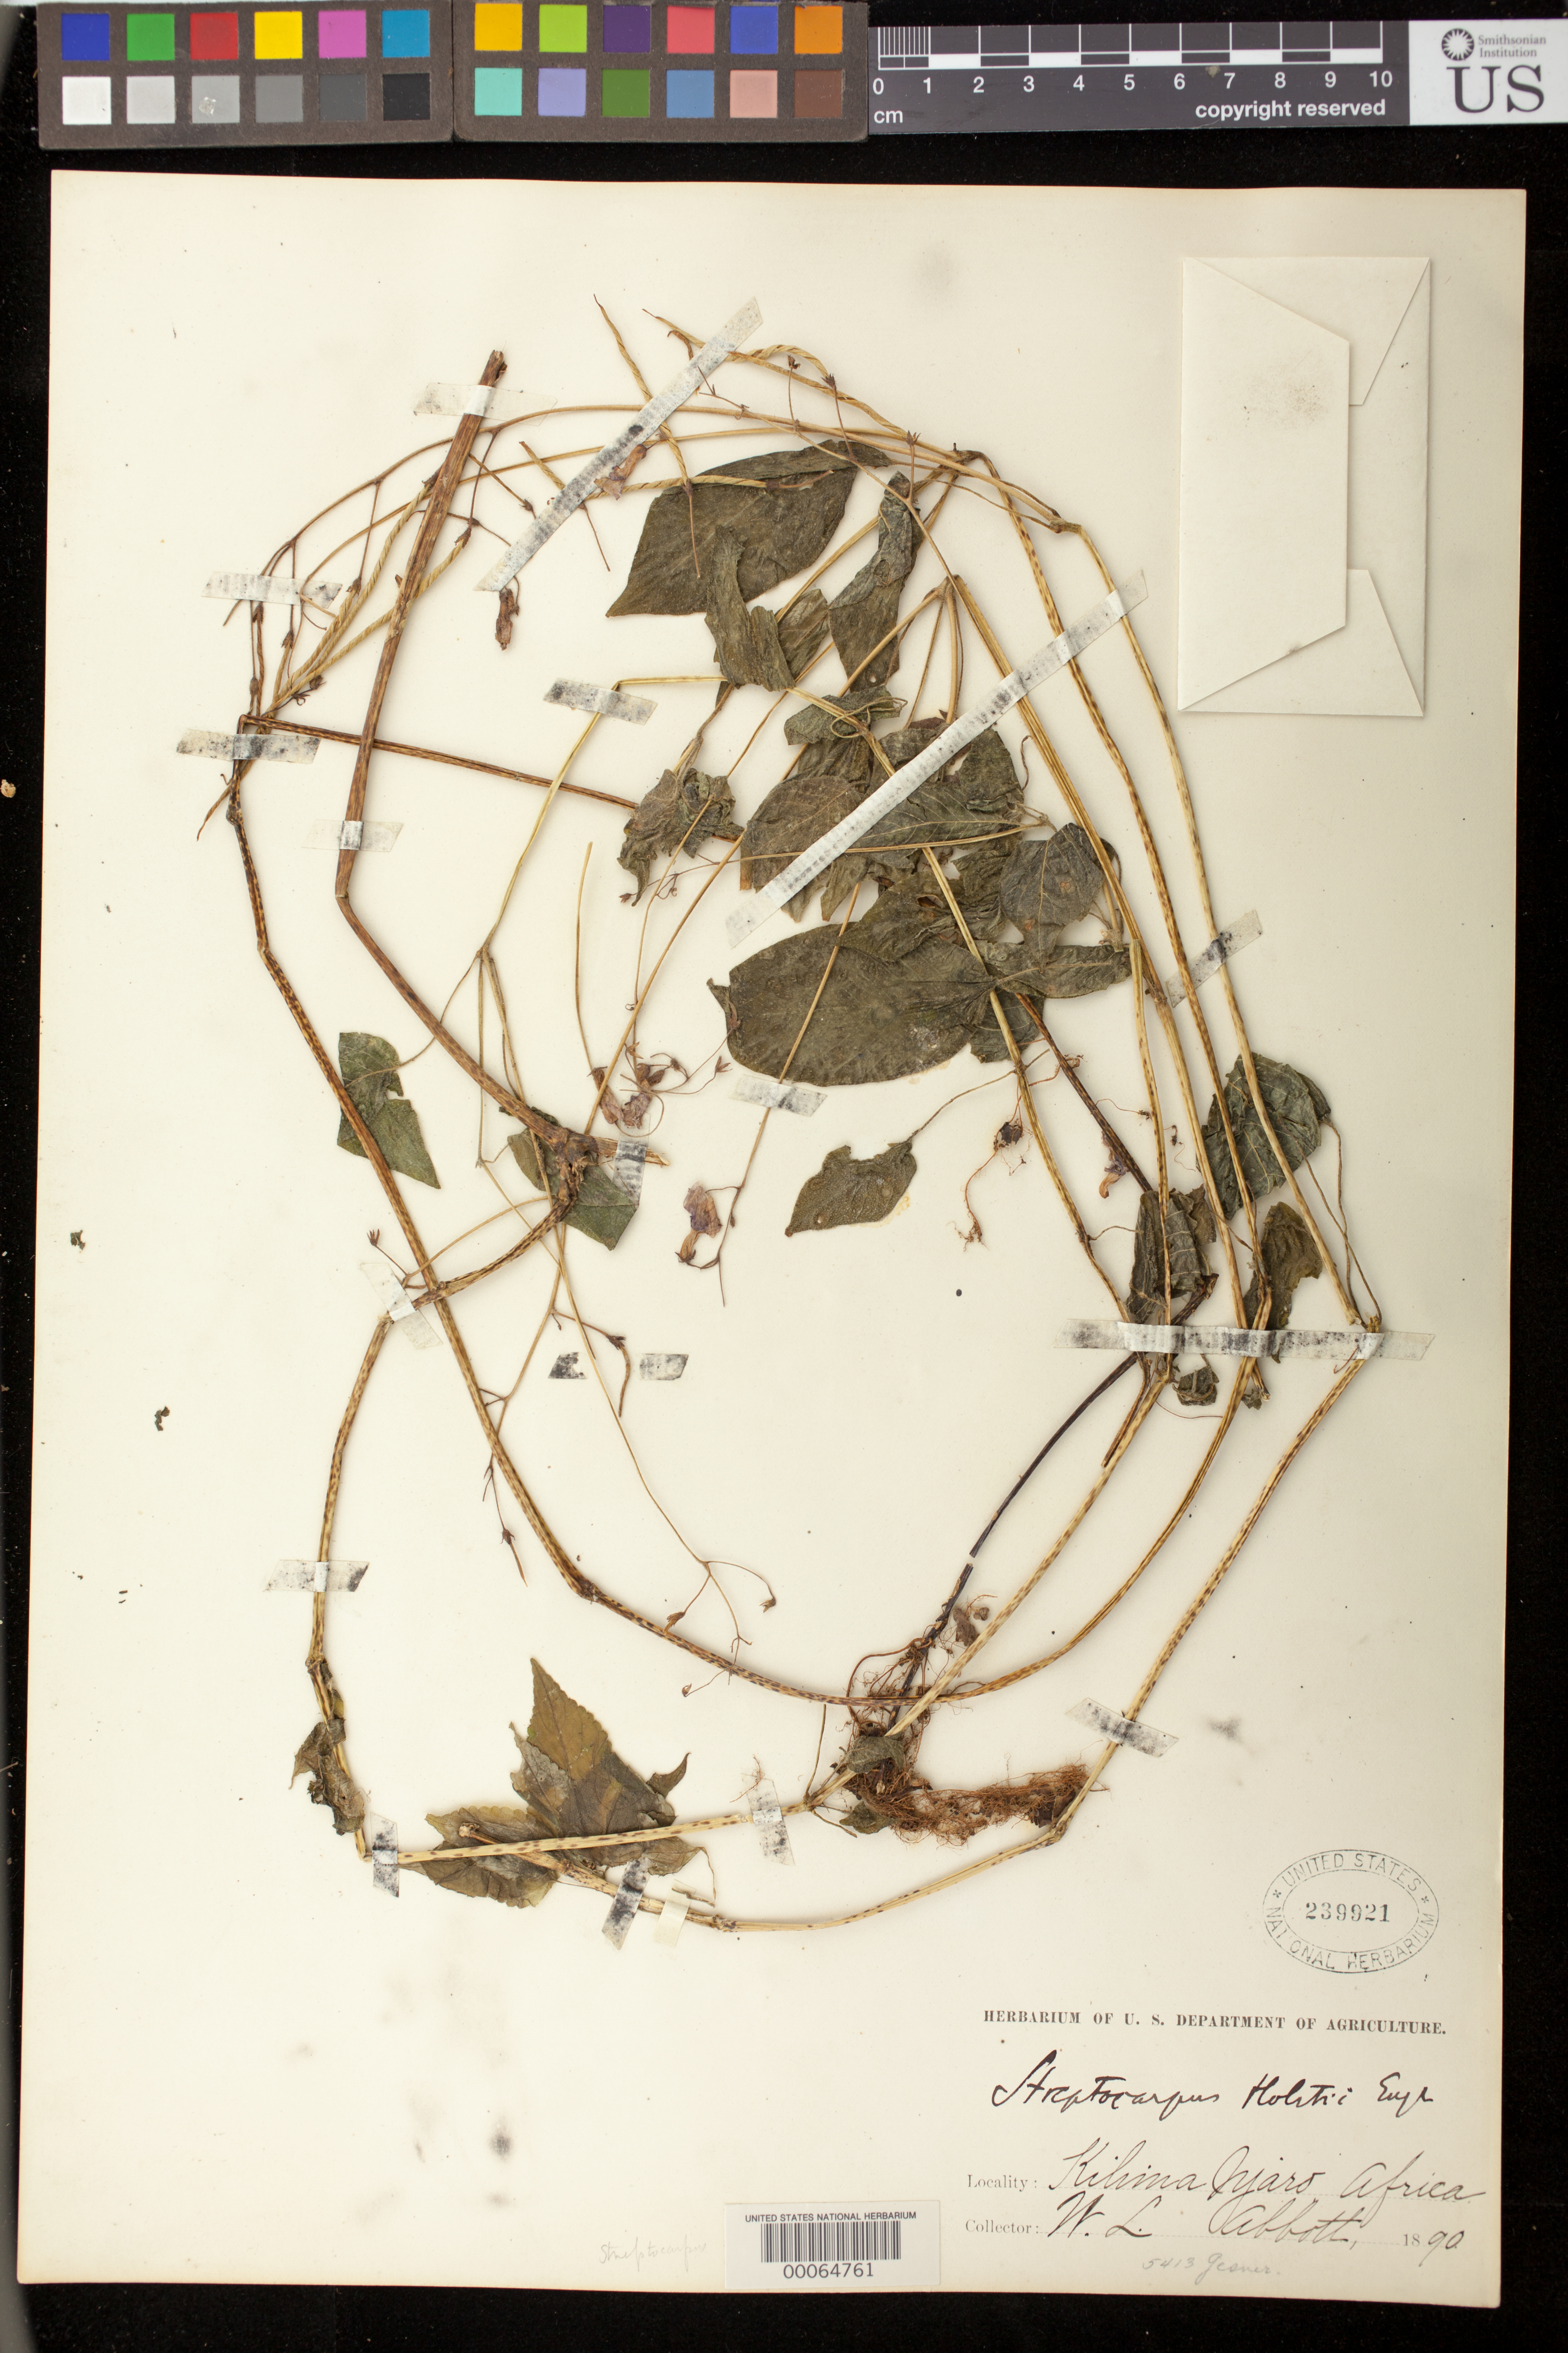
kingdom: Plantae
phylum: Tracheophyta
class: Magnoliopsida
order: Lamiales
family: Gesneriaceae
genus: Streptocarpus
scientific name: Streptocarpus holstii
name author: Wiehler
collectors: W. L. Abbott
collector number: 5413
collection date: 1890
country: Tanzania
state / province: Kilimanjaro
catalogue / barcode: US 239921